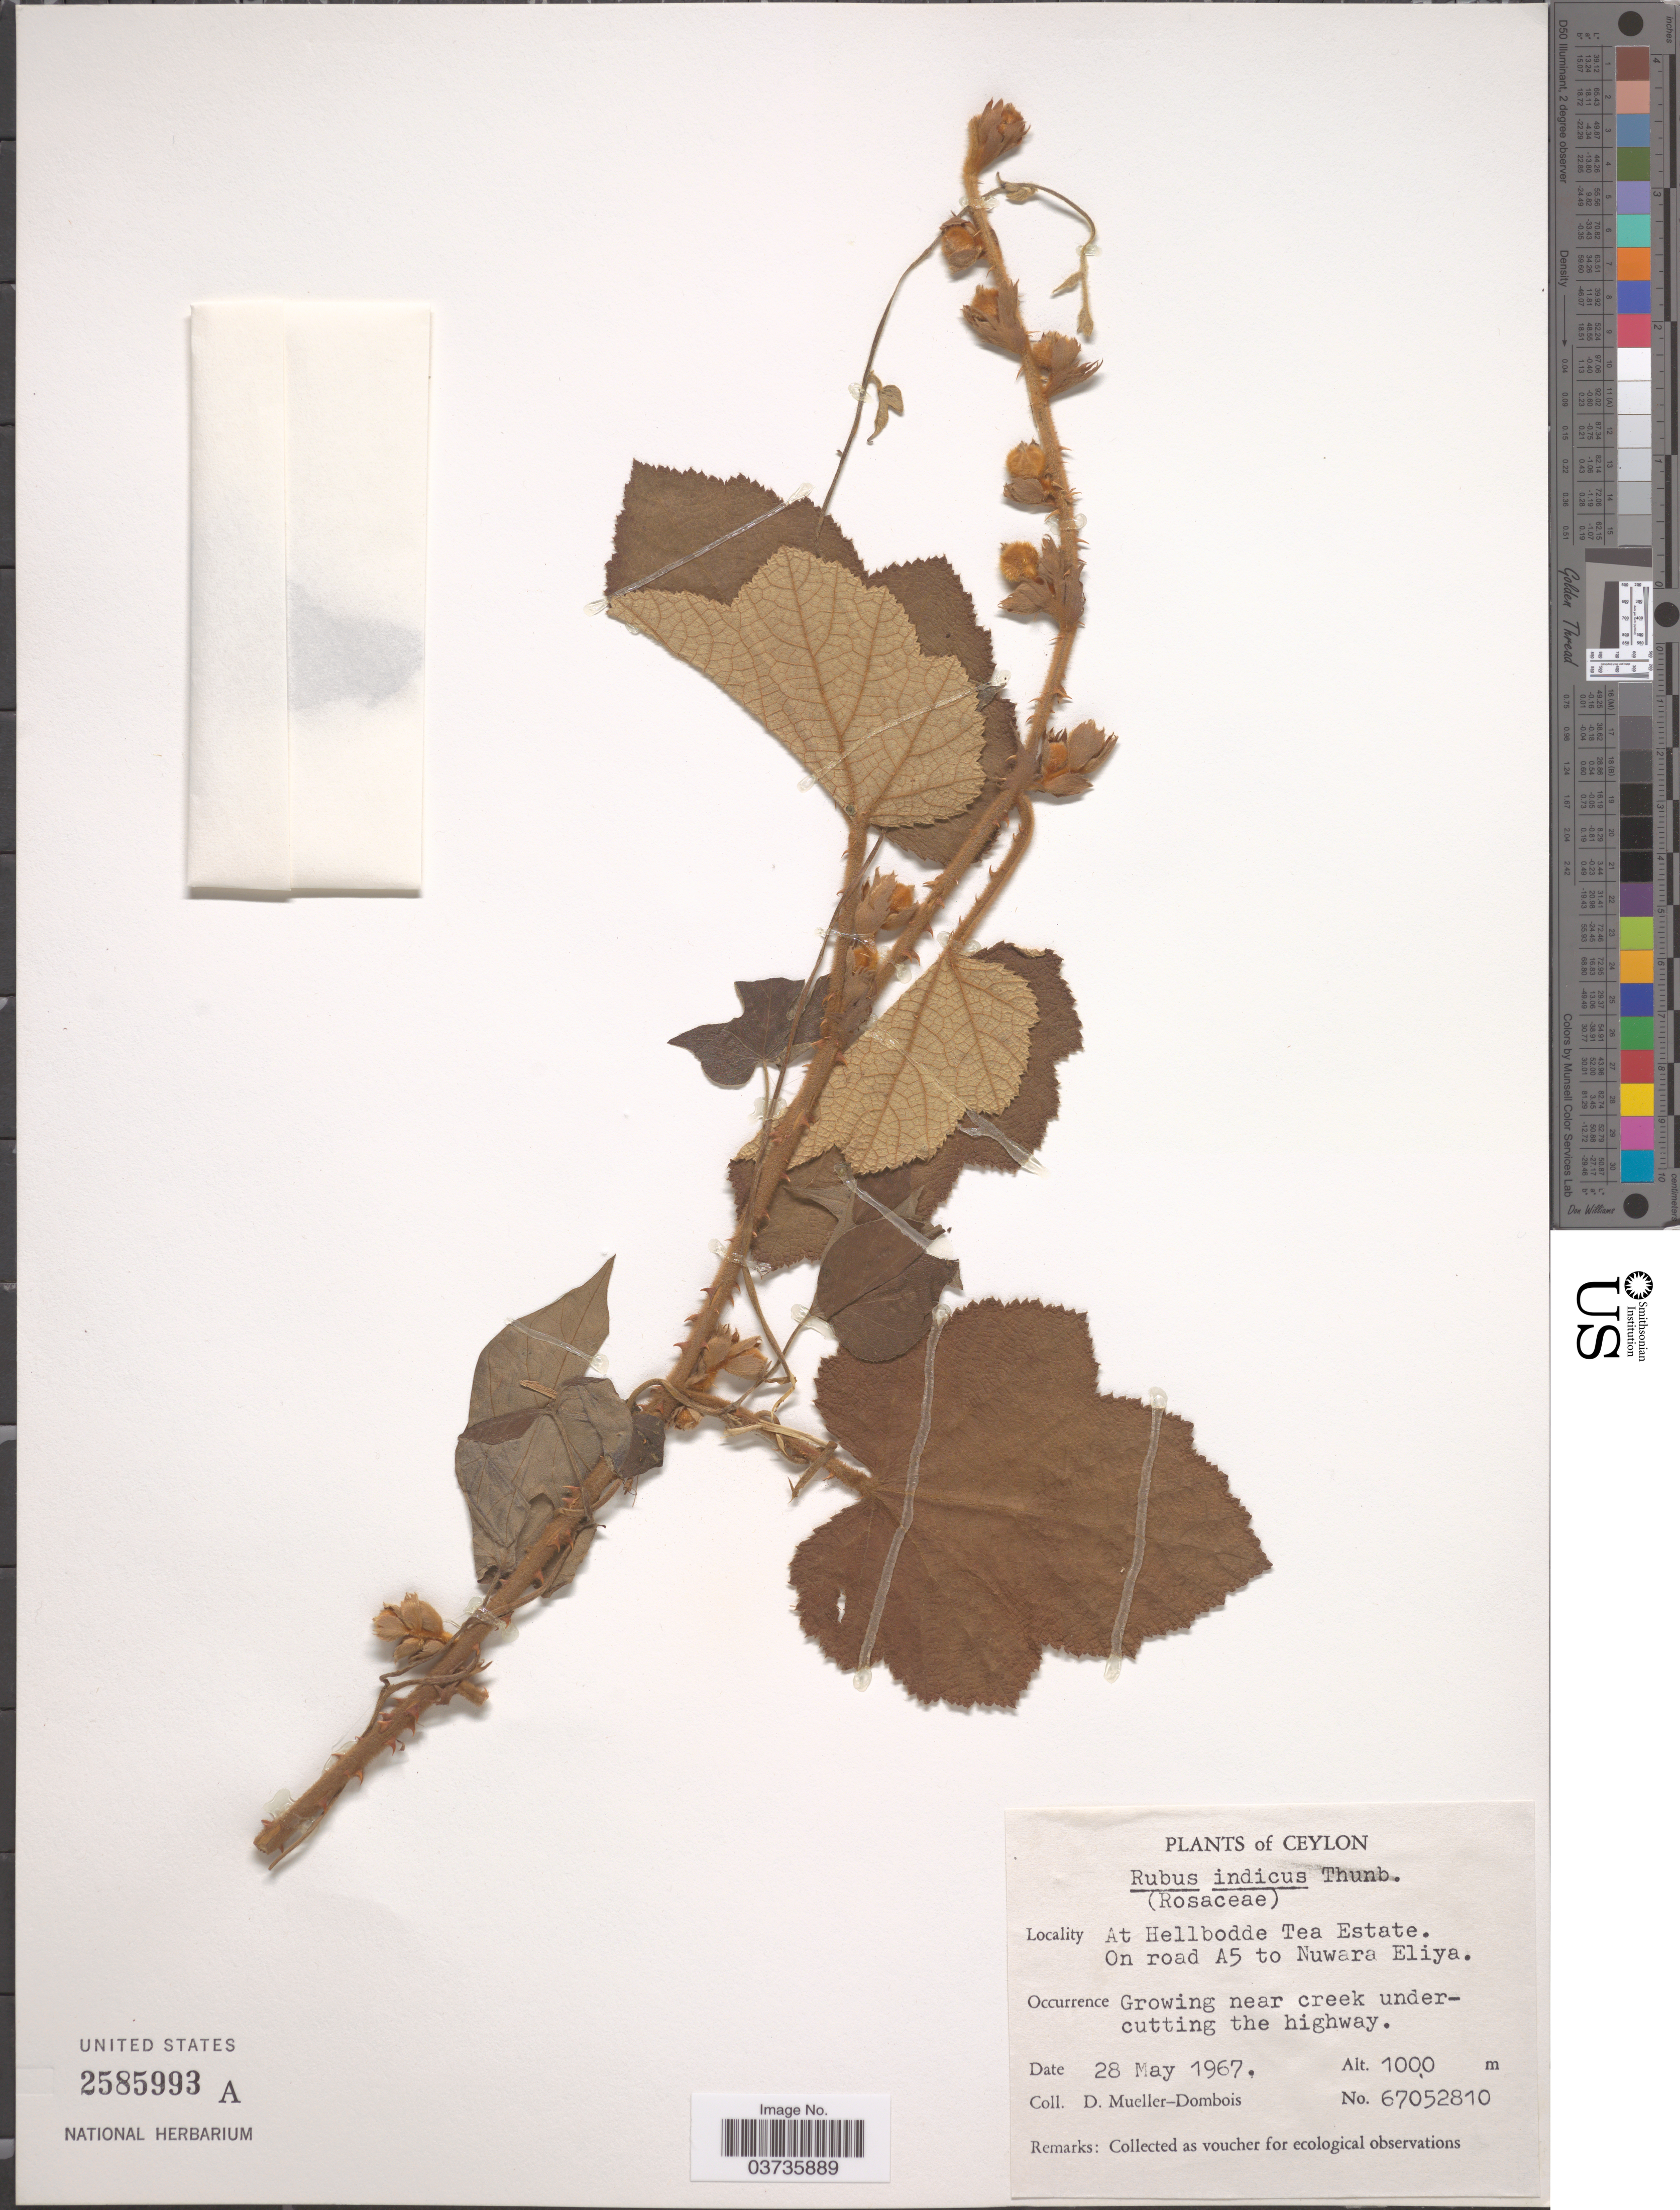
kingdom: Plantae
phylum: Tracheophyta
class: Magnoliopsida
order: Rosales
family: Rosaceae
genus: Rubus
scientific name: Rubus indicus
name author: Lesch. ex Ser.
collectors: D. Mueller-Dombois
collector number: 67052810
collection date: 1967-05-28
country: Sri Lanka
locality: Ceylon. At Hellbodde Tea Estate. On road A5 to Nuwara Eliya.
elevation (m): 1000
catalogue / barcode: US 2585993A